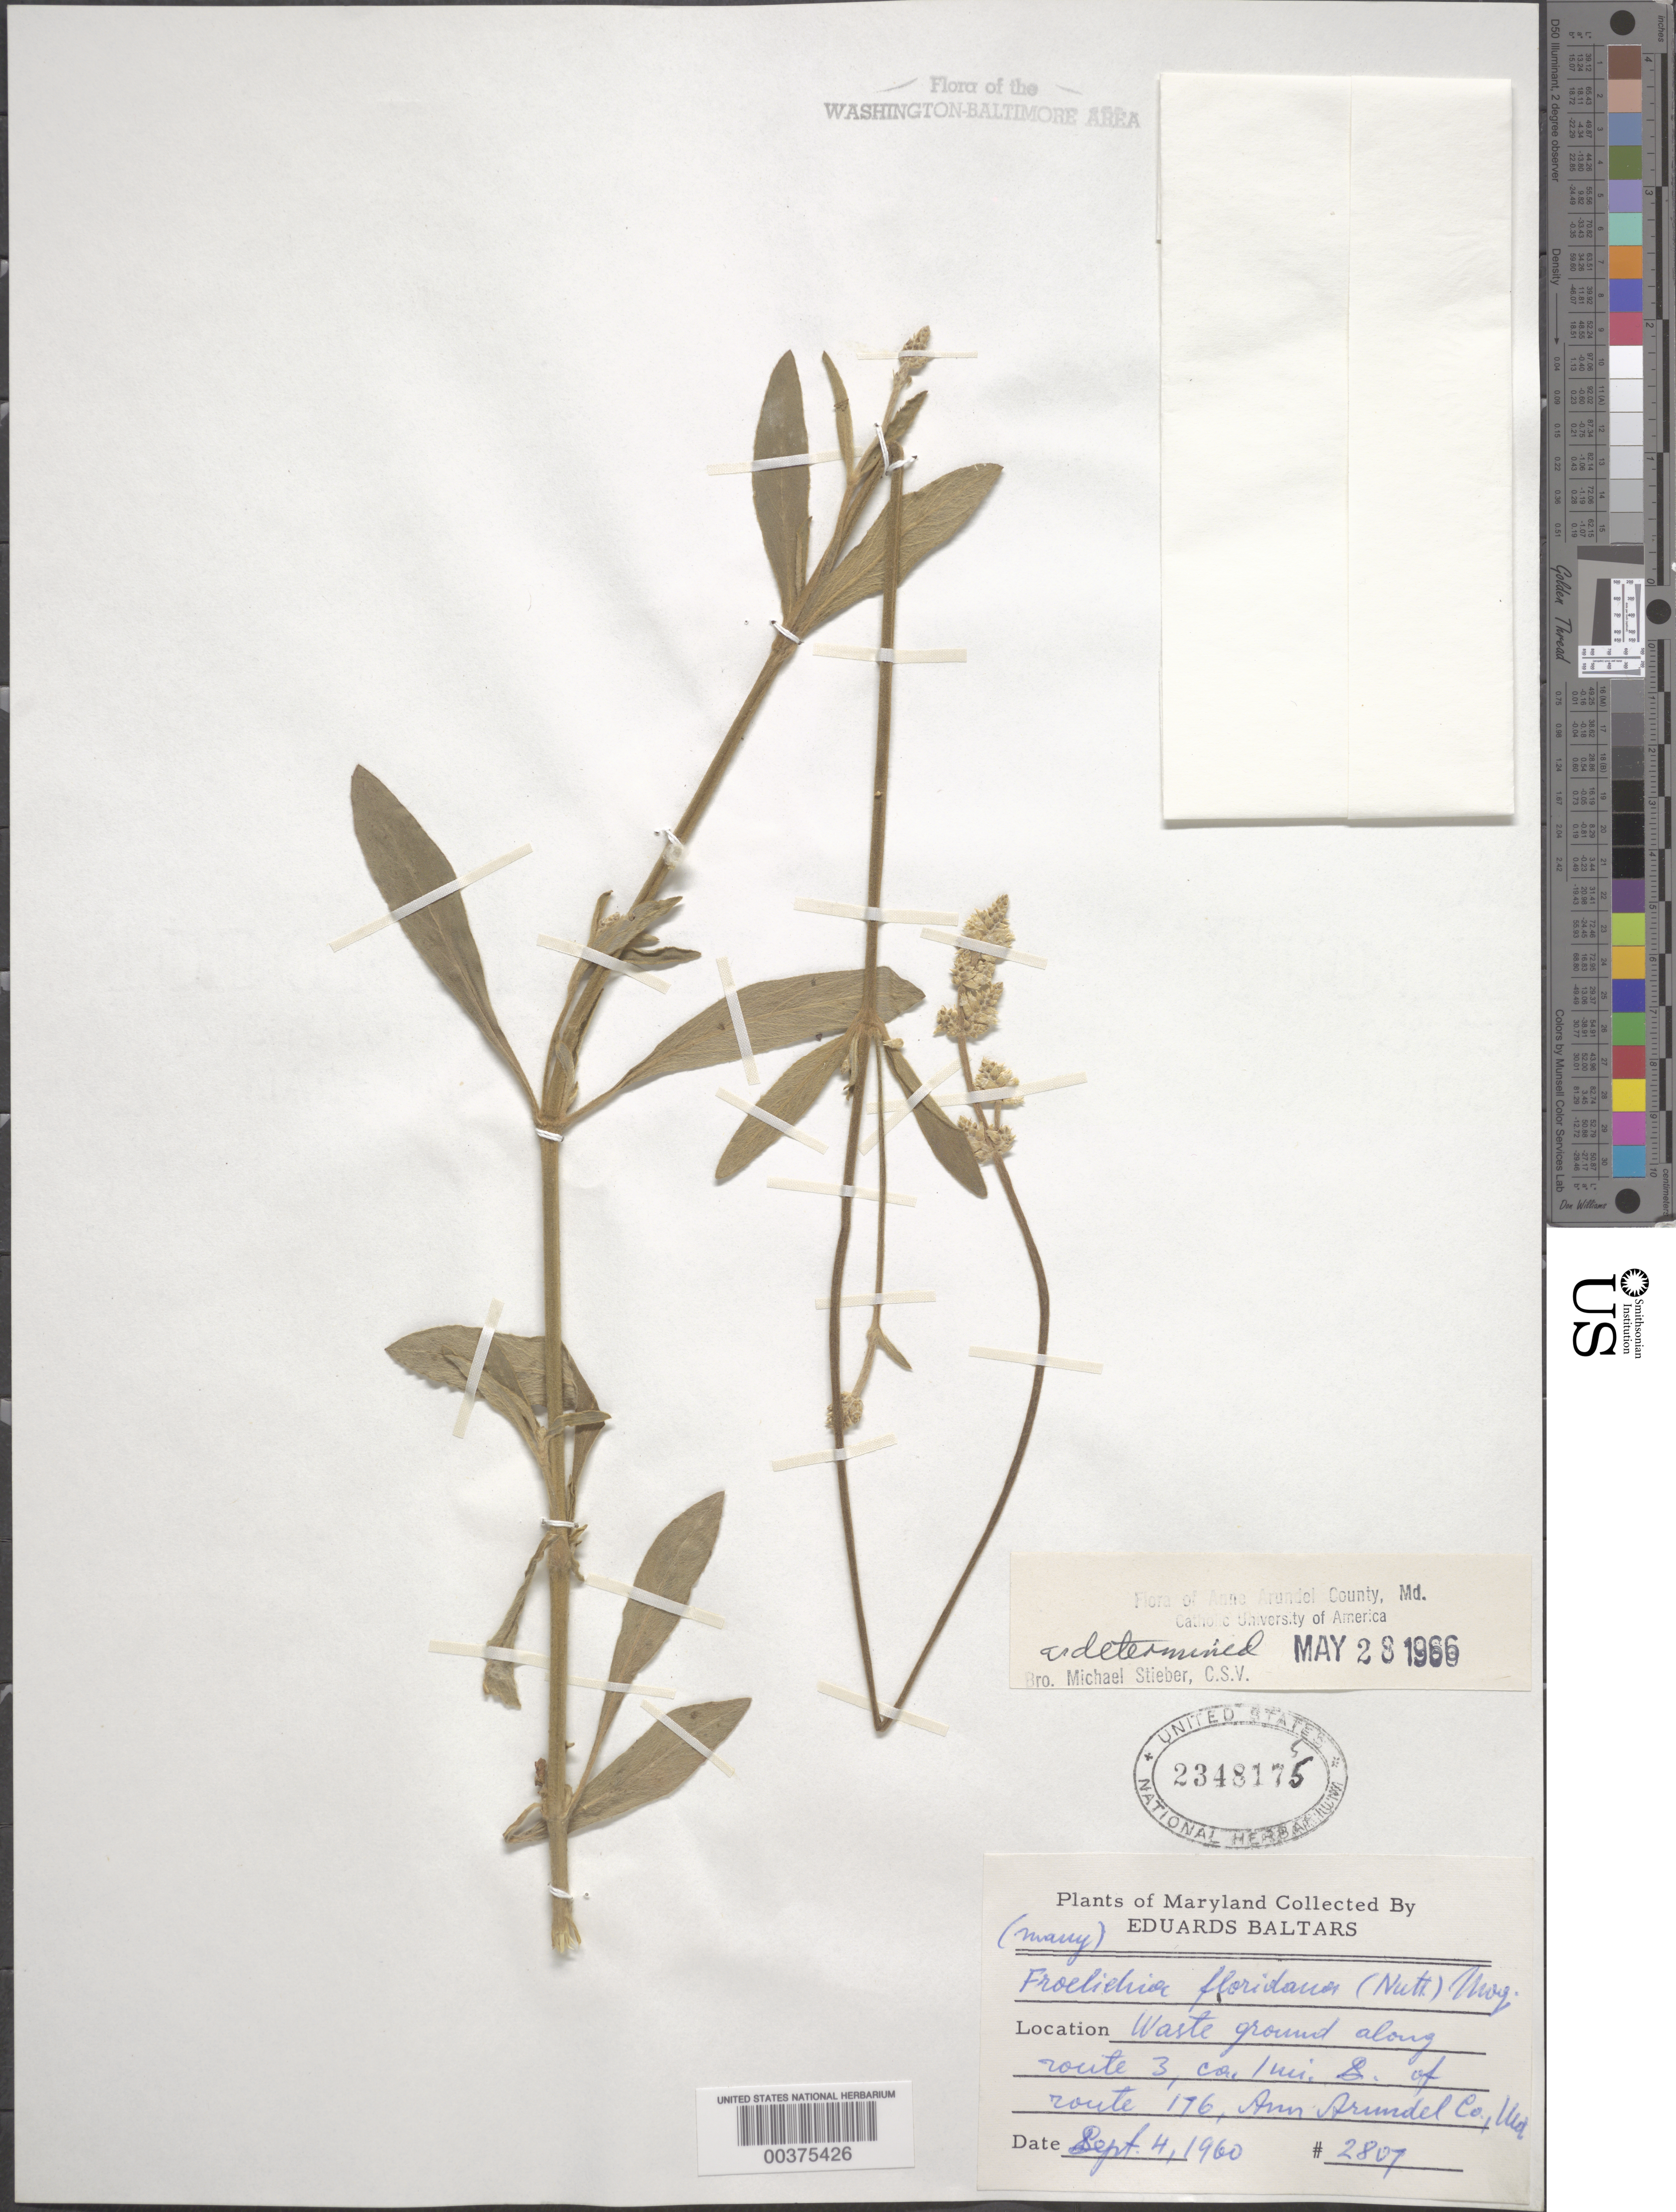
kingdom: Plantae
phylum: Tracheophyta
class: Magnoliopsida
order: Caryophyllales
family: Amaranthaceae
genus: Froelichia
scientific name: Froelichia floridana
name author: (Nutt.) Moq.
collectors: E. Baltars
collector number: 2807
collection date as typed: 04 Sep 1960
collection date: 1960-09-04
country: United States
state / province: Maryland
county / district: Anne Arundel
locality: Route 3, south of Route 176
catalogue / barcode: US 2348175